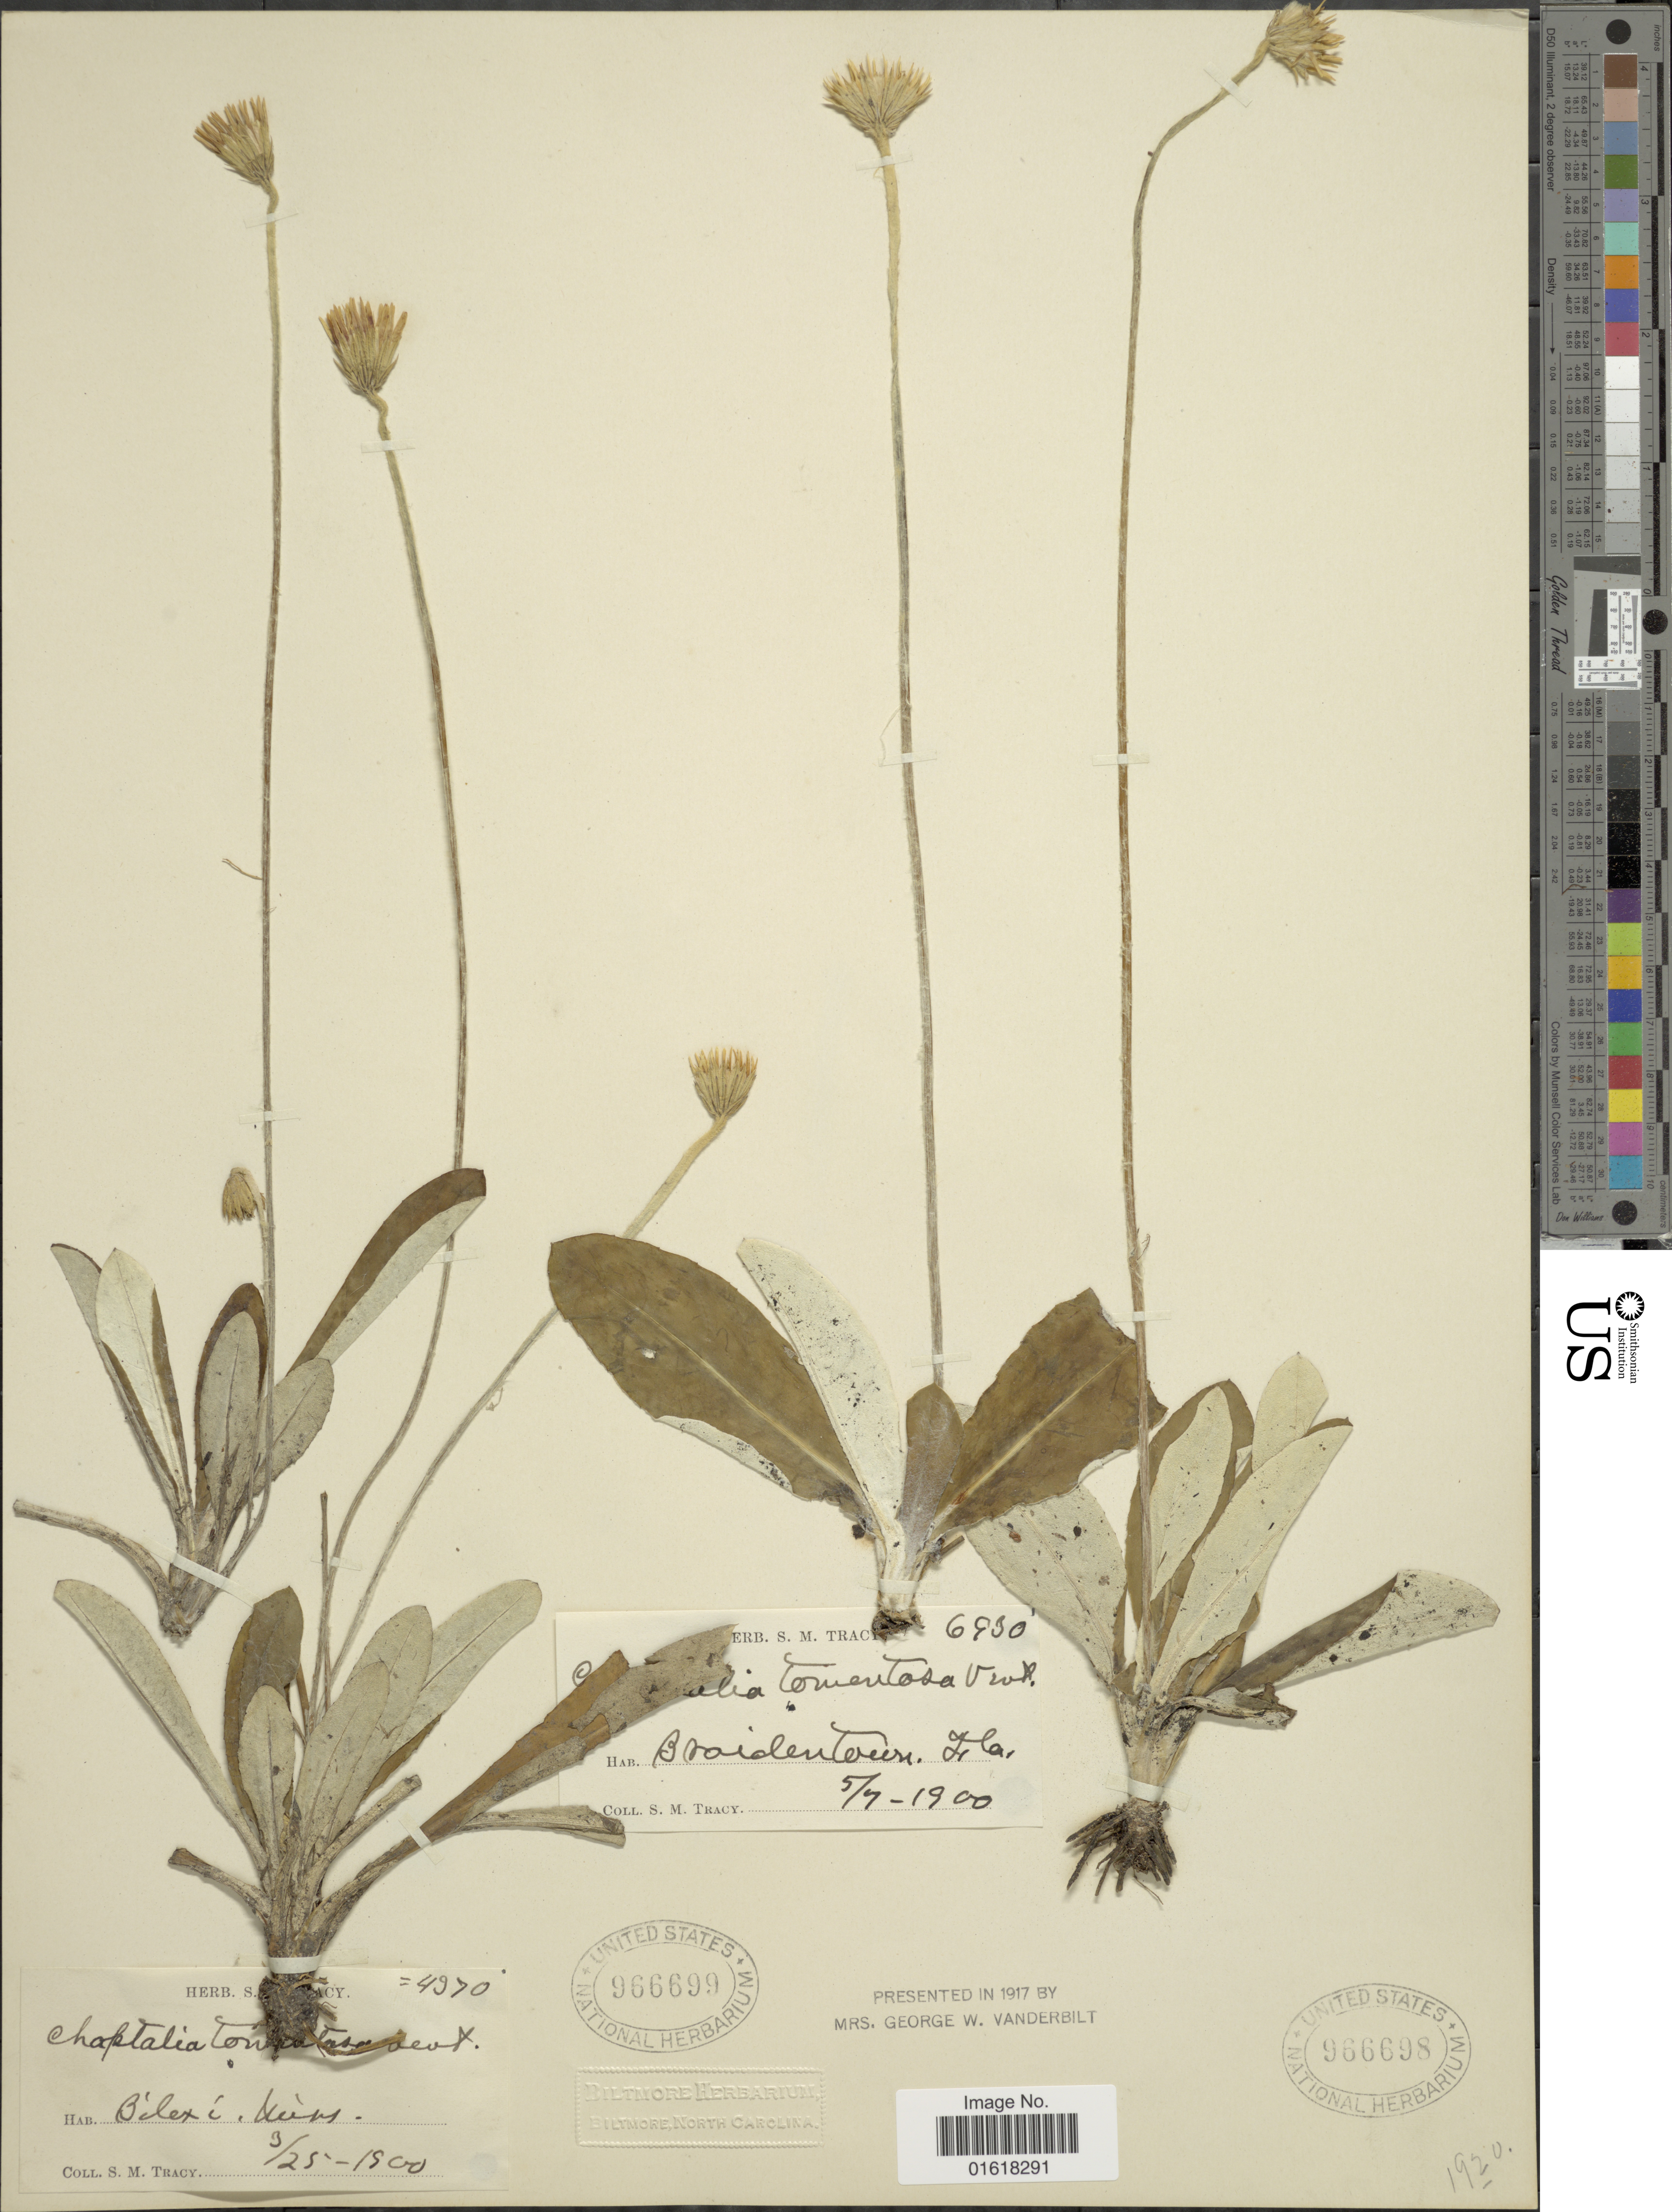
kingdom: Plantae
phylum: Tracheophyta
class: Magnoliopsida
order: Asterales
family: Asteraceae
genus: Chaptalia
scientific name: Chaptalia tomentosa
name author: Vent.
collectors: S. M. Tracy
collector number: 4970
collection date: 1900-03-25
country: United States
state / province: Mississippi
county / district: Harrison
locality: Biloxi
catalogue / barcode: US 966699-2